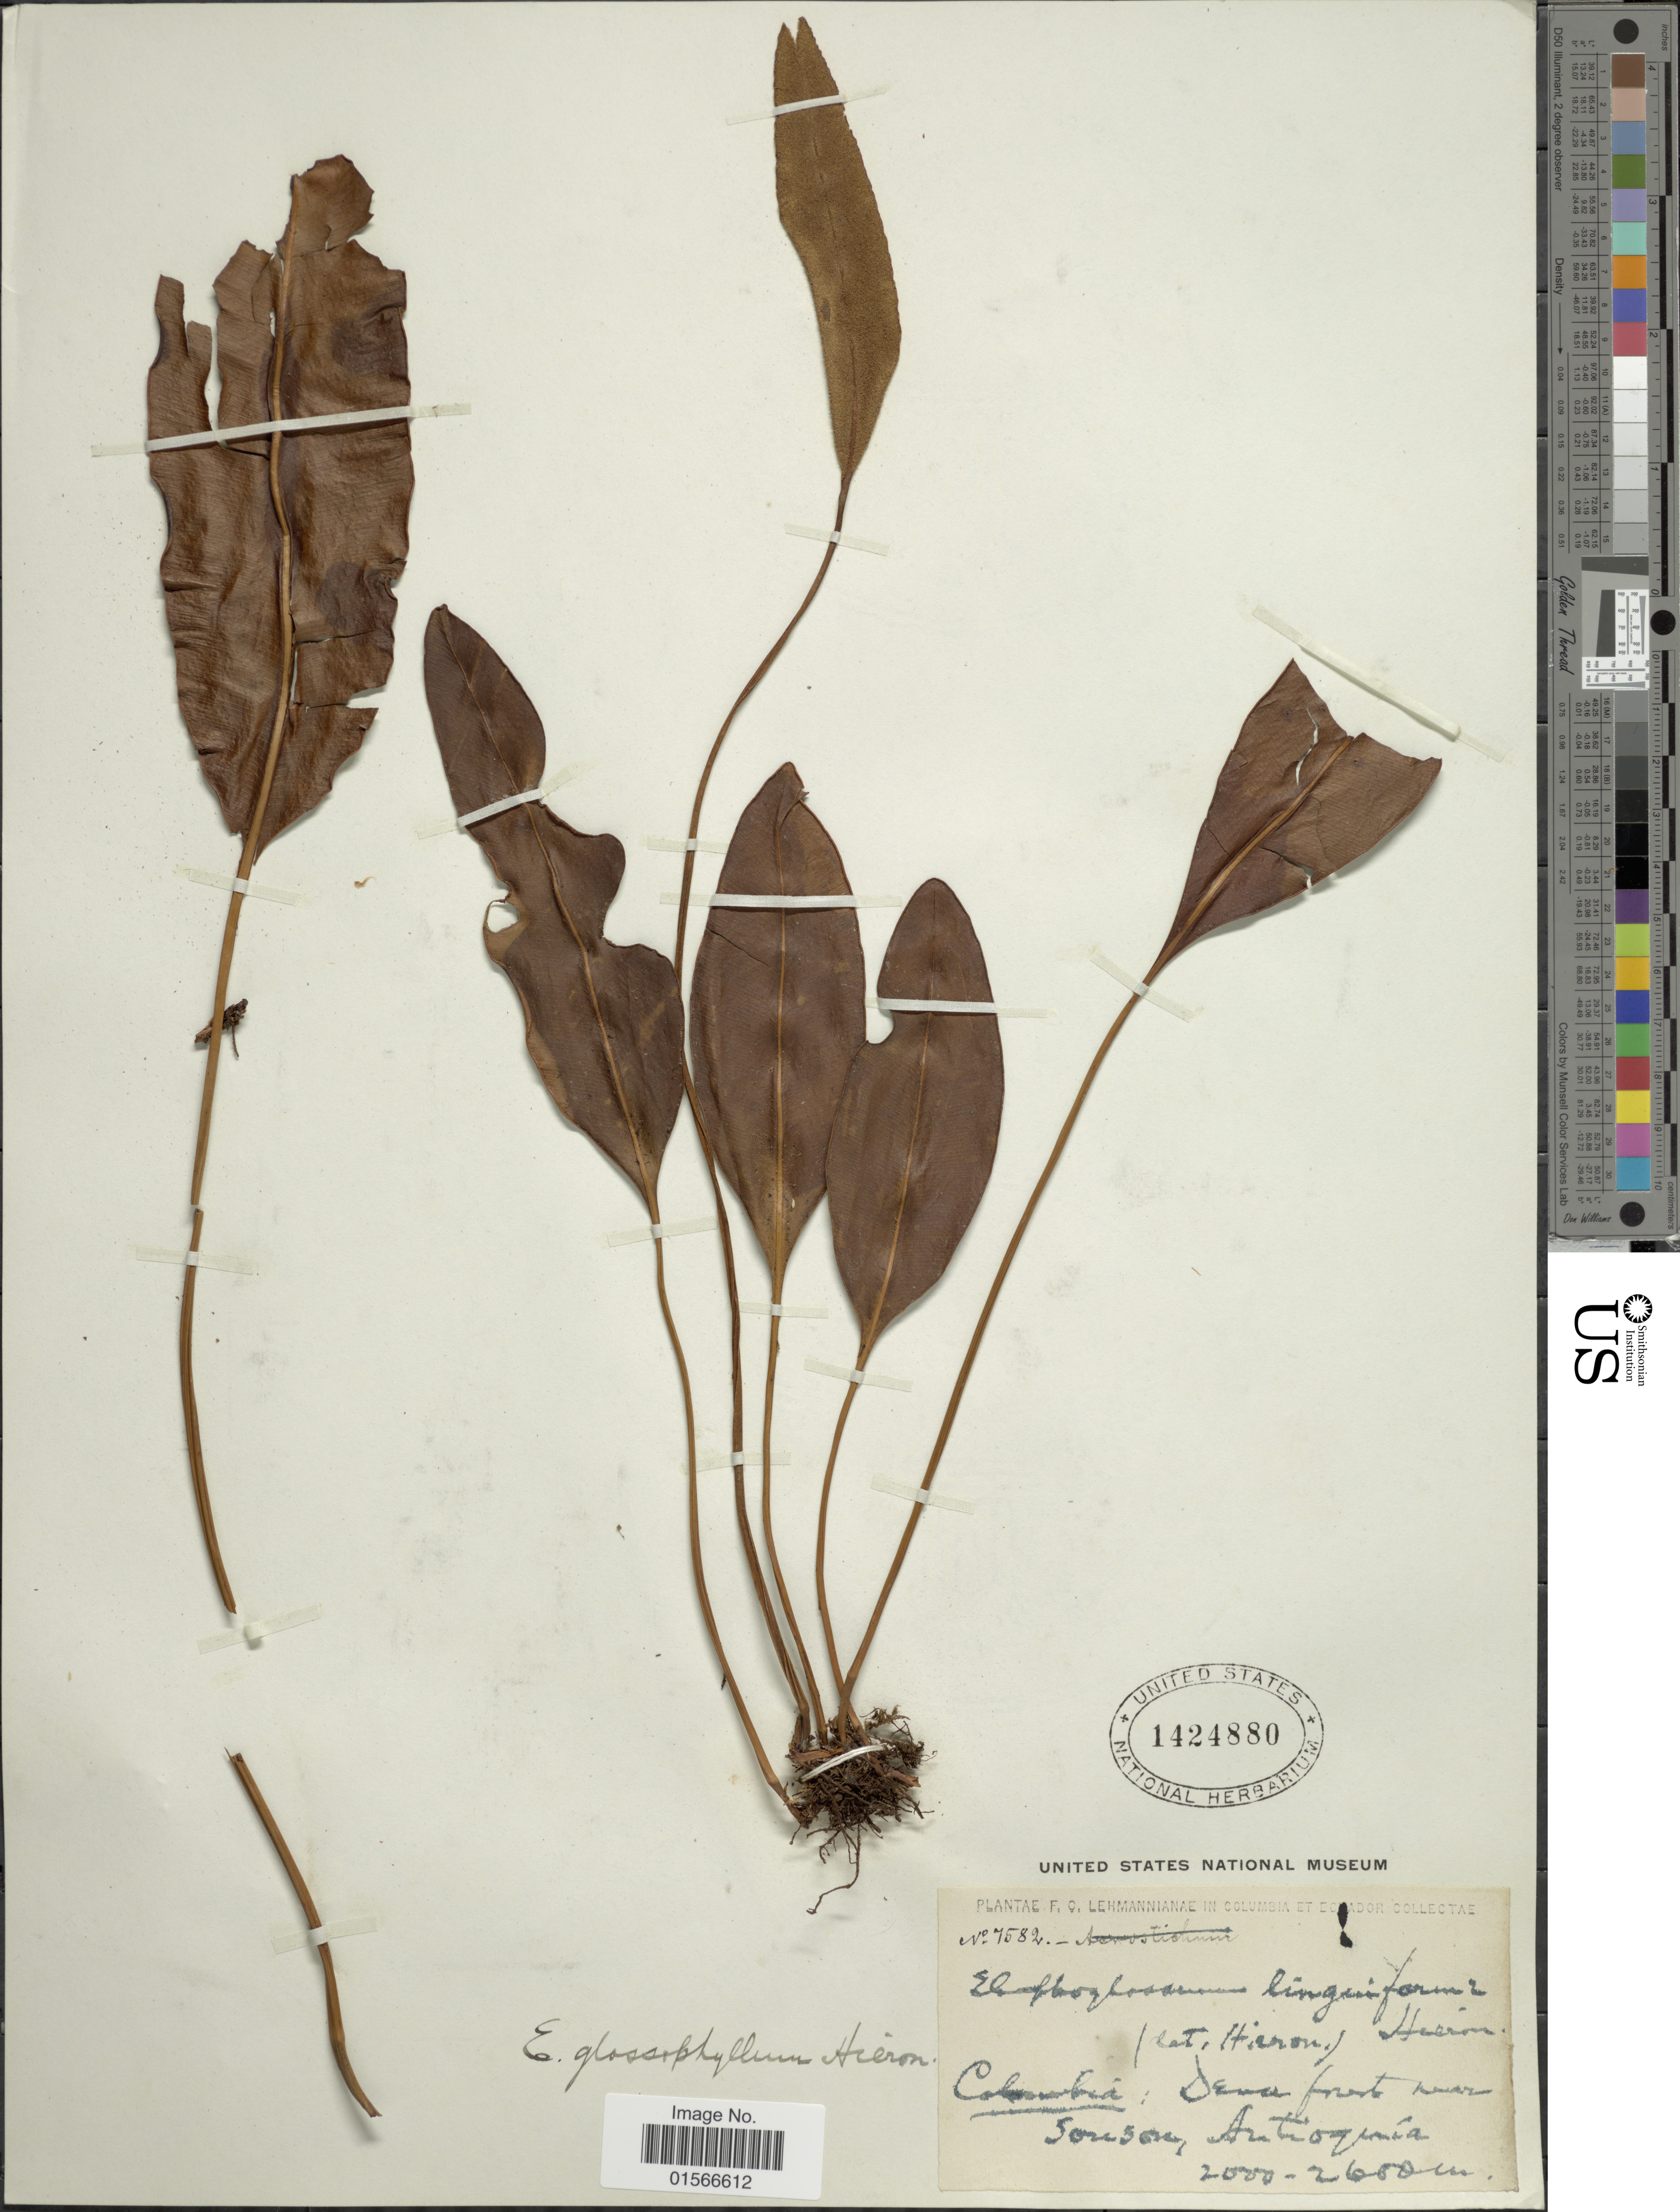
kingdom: Plantae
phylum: Tracheophyta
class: Polypodiopsida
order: Polypodiales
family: Dryopteridaceae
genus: Elaphoglossum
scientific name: Elaphoglossum glossophyllum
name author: Hieron.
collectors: F. C. Lehmann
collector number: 7582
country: Colombia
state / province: Antioquia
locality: Dense forest near Sonson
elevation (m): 2000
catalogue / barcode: US 1424880